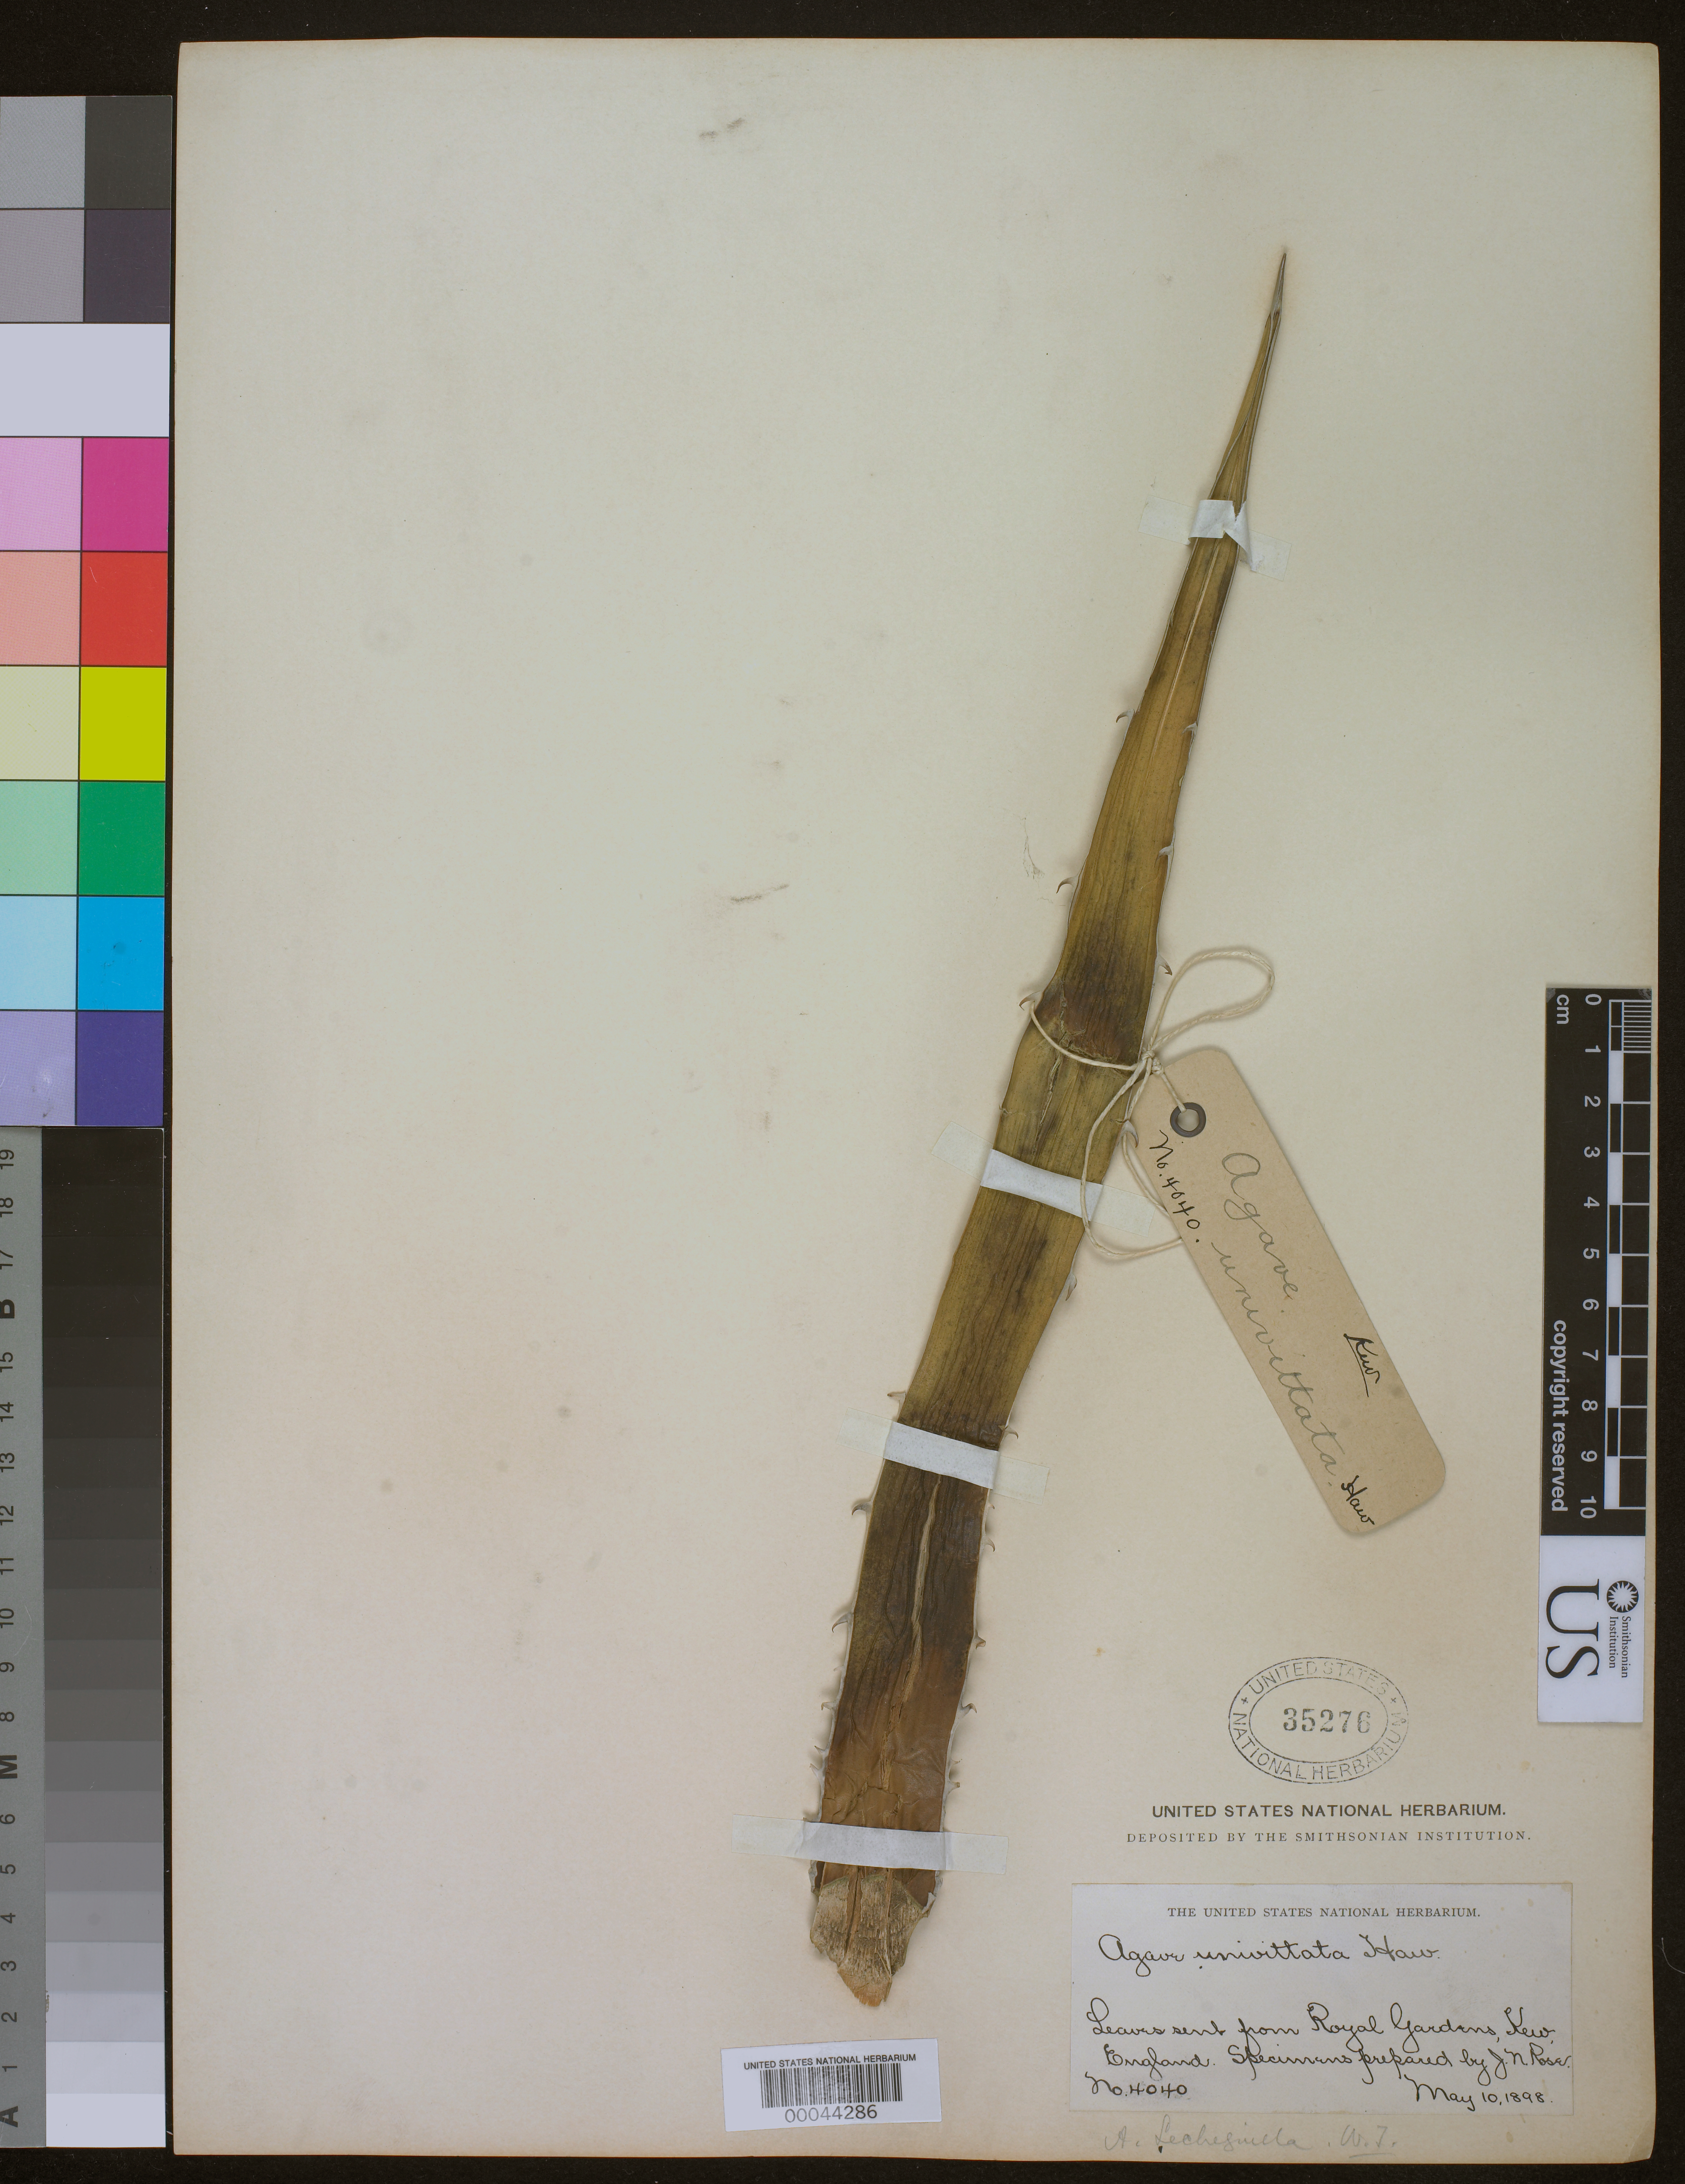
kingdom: Plantae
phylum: Tracheophyta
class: Liliopsida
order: Asparagales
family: Asparagaceae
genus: Agave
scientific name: Agave lechuguilla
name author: Torr.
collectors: J. N. Rose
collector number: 4040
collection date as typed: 11 Sep 1920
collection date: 1920-09-11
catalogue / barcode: US 35276